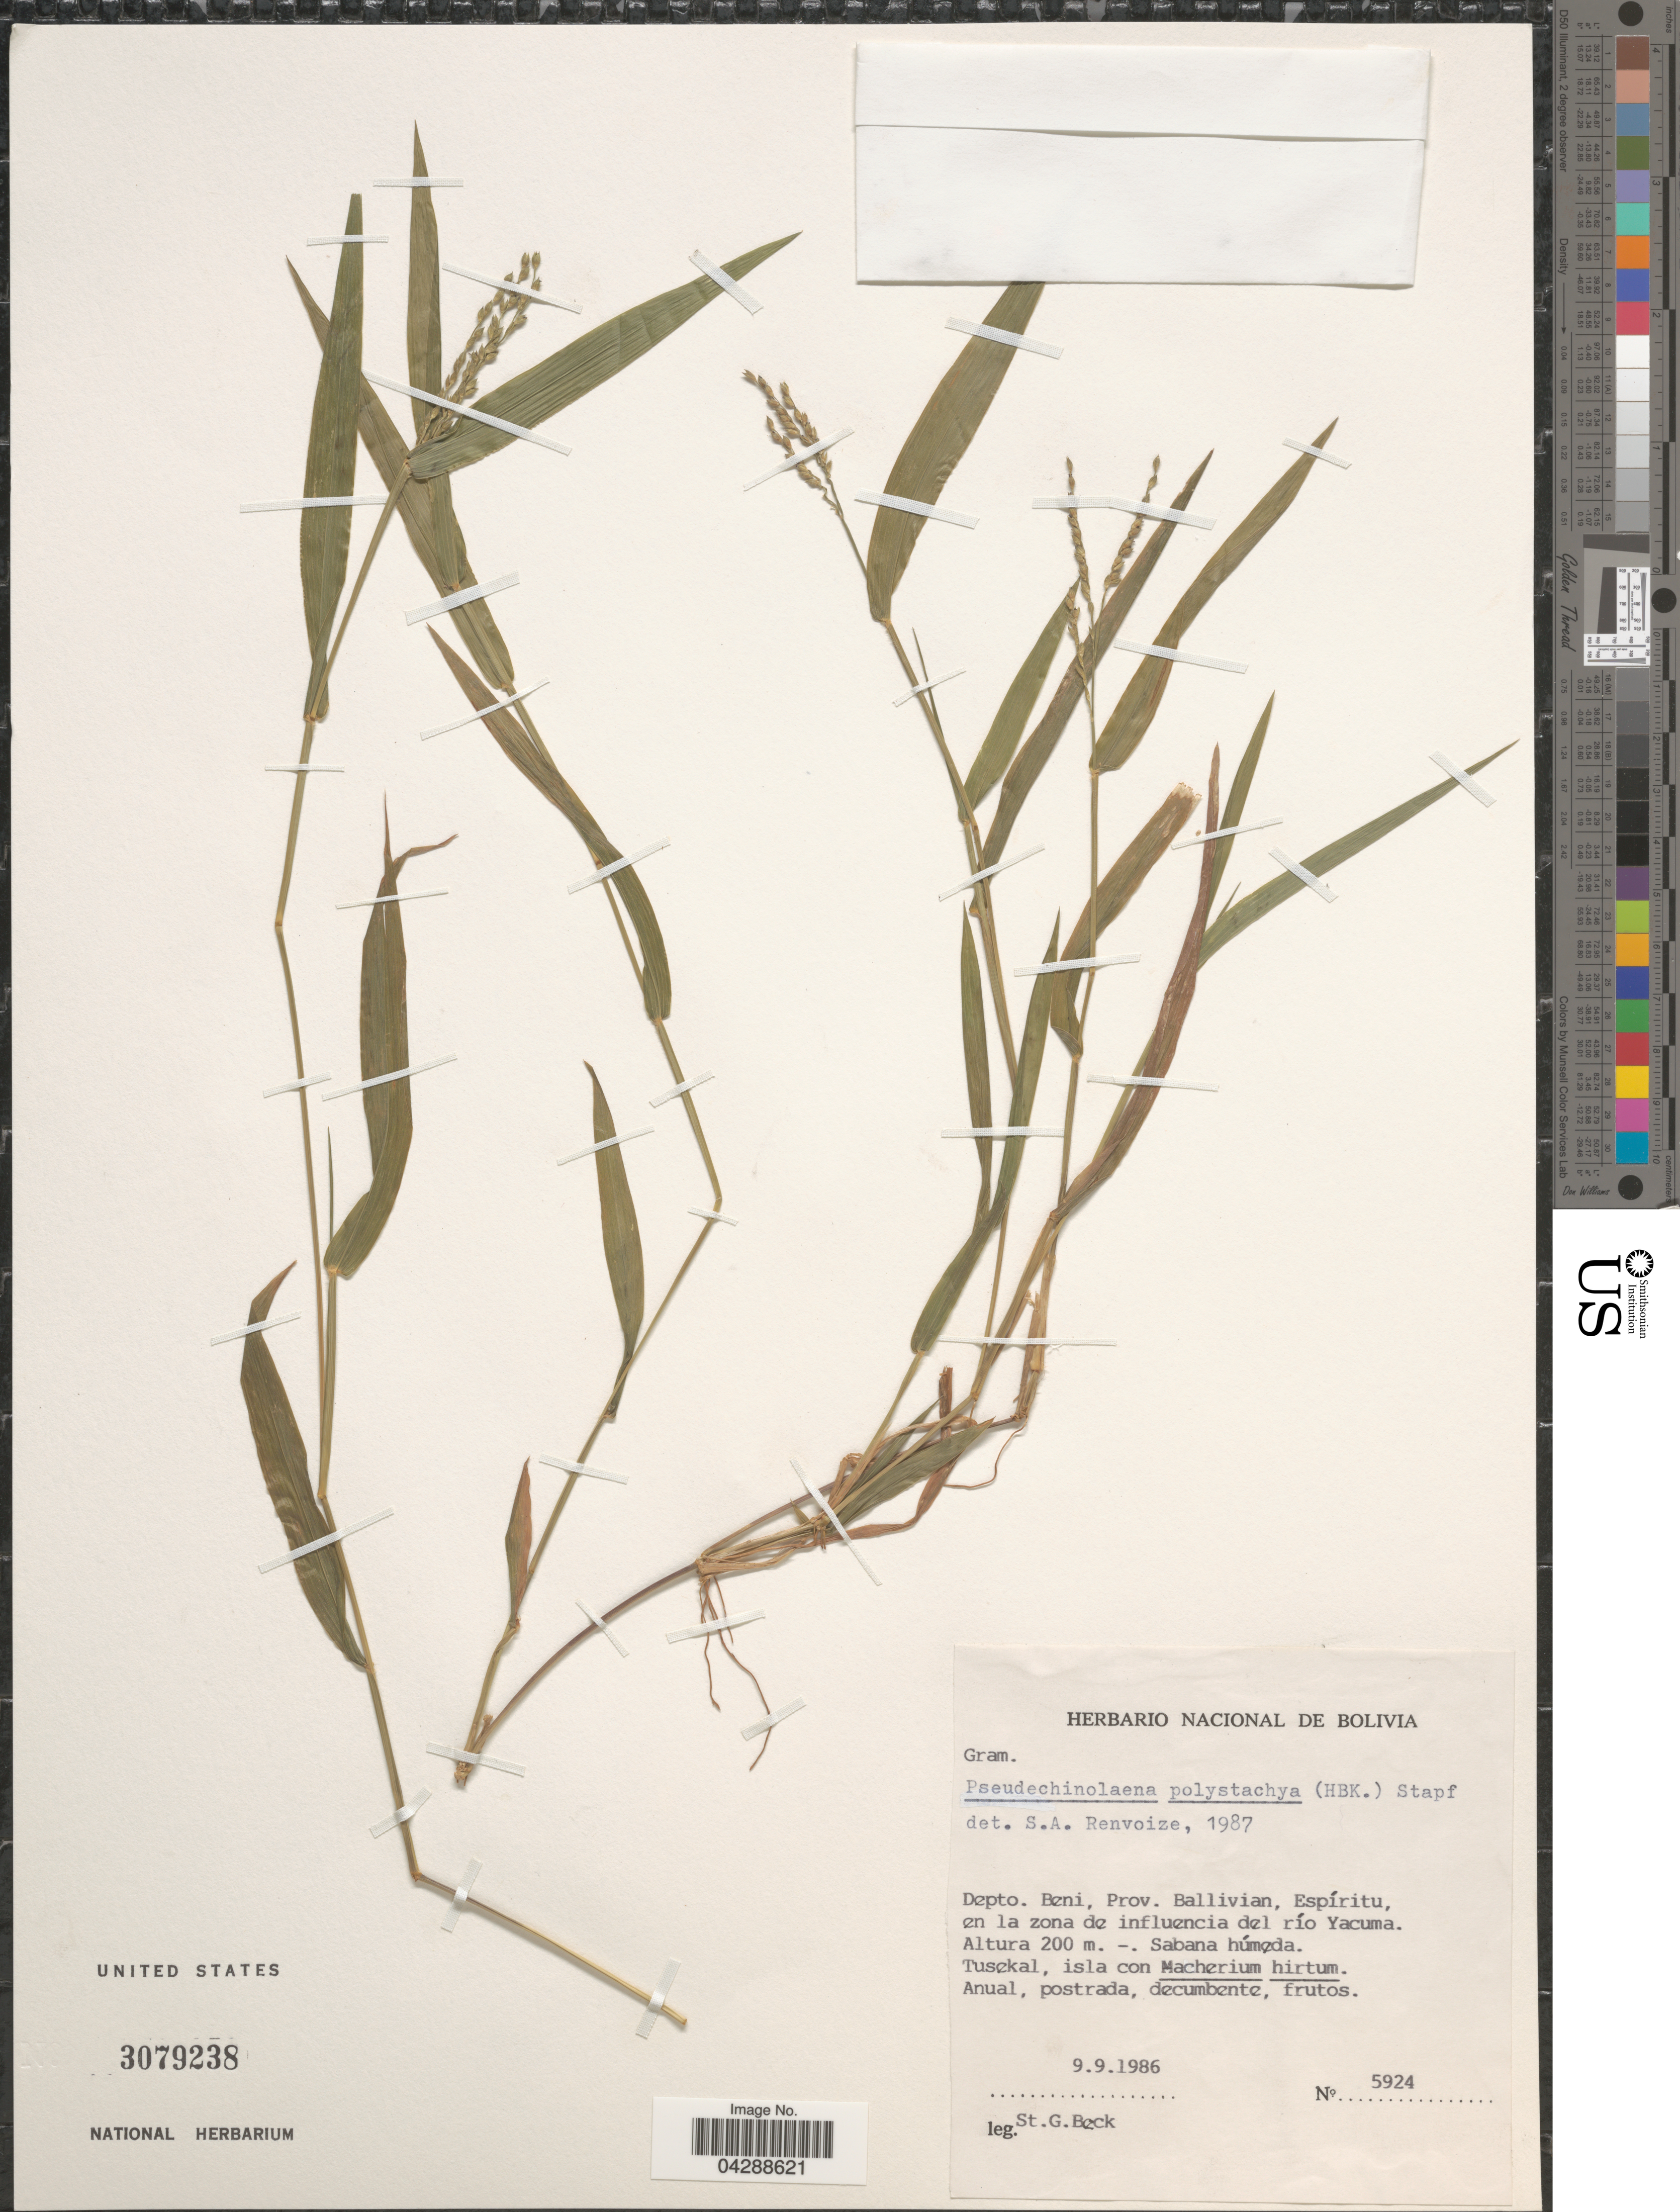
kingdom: Plantae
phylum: Tracheophyta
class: Liliopsida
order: Poales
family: Poaceae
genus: Pseudechinolaena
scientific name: Pseudechinolaena polystachya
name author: (Kunth) Stapf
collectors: S. G. Beck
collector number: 5924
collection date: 1986-09-09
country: Bolivia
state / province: Beni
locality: Depto. Beni, Prov. Ballivan, Espíritu, en la zona de influencia del río Yacuma.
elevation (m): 200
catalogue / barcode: US 3079238